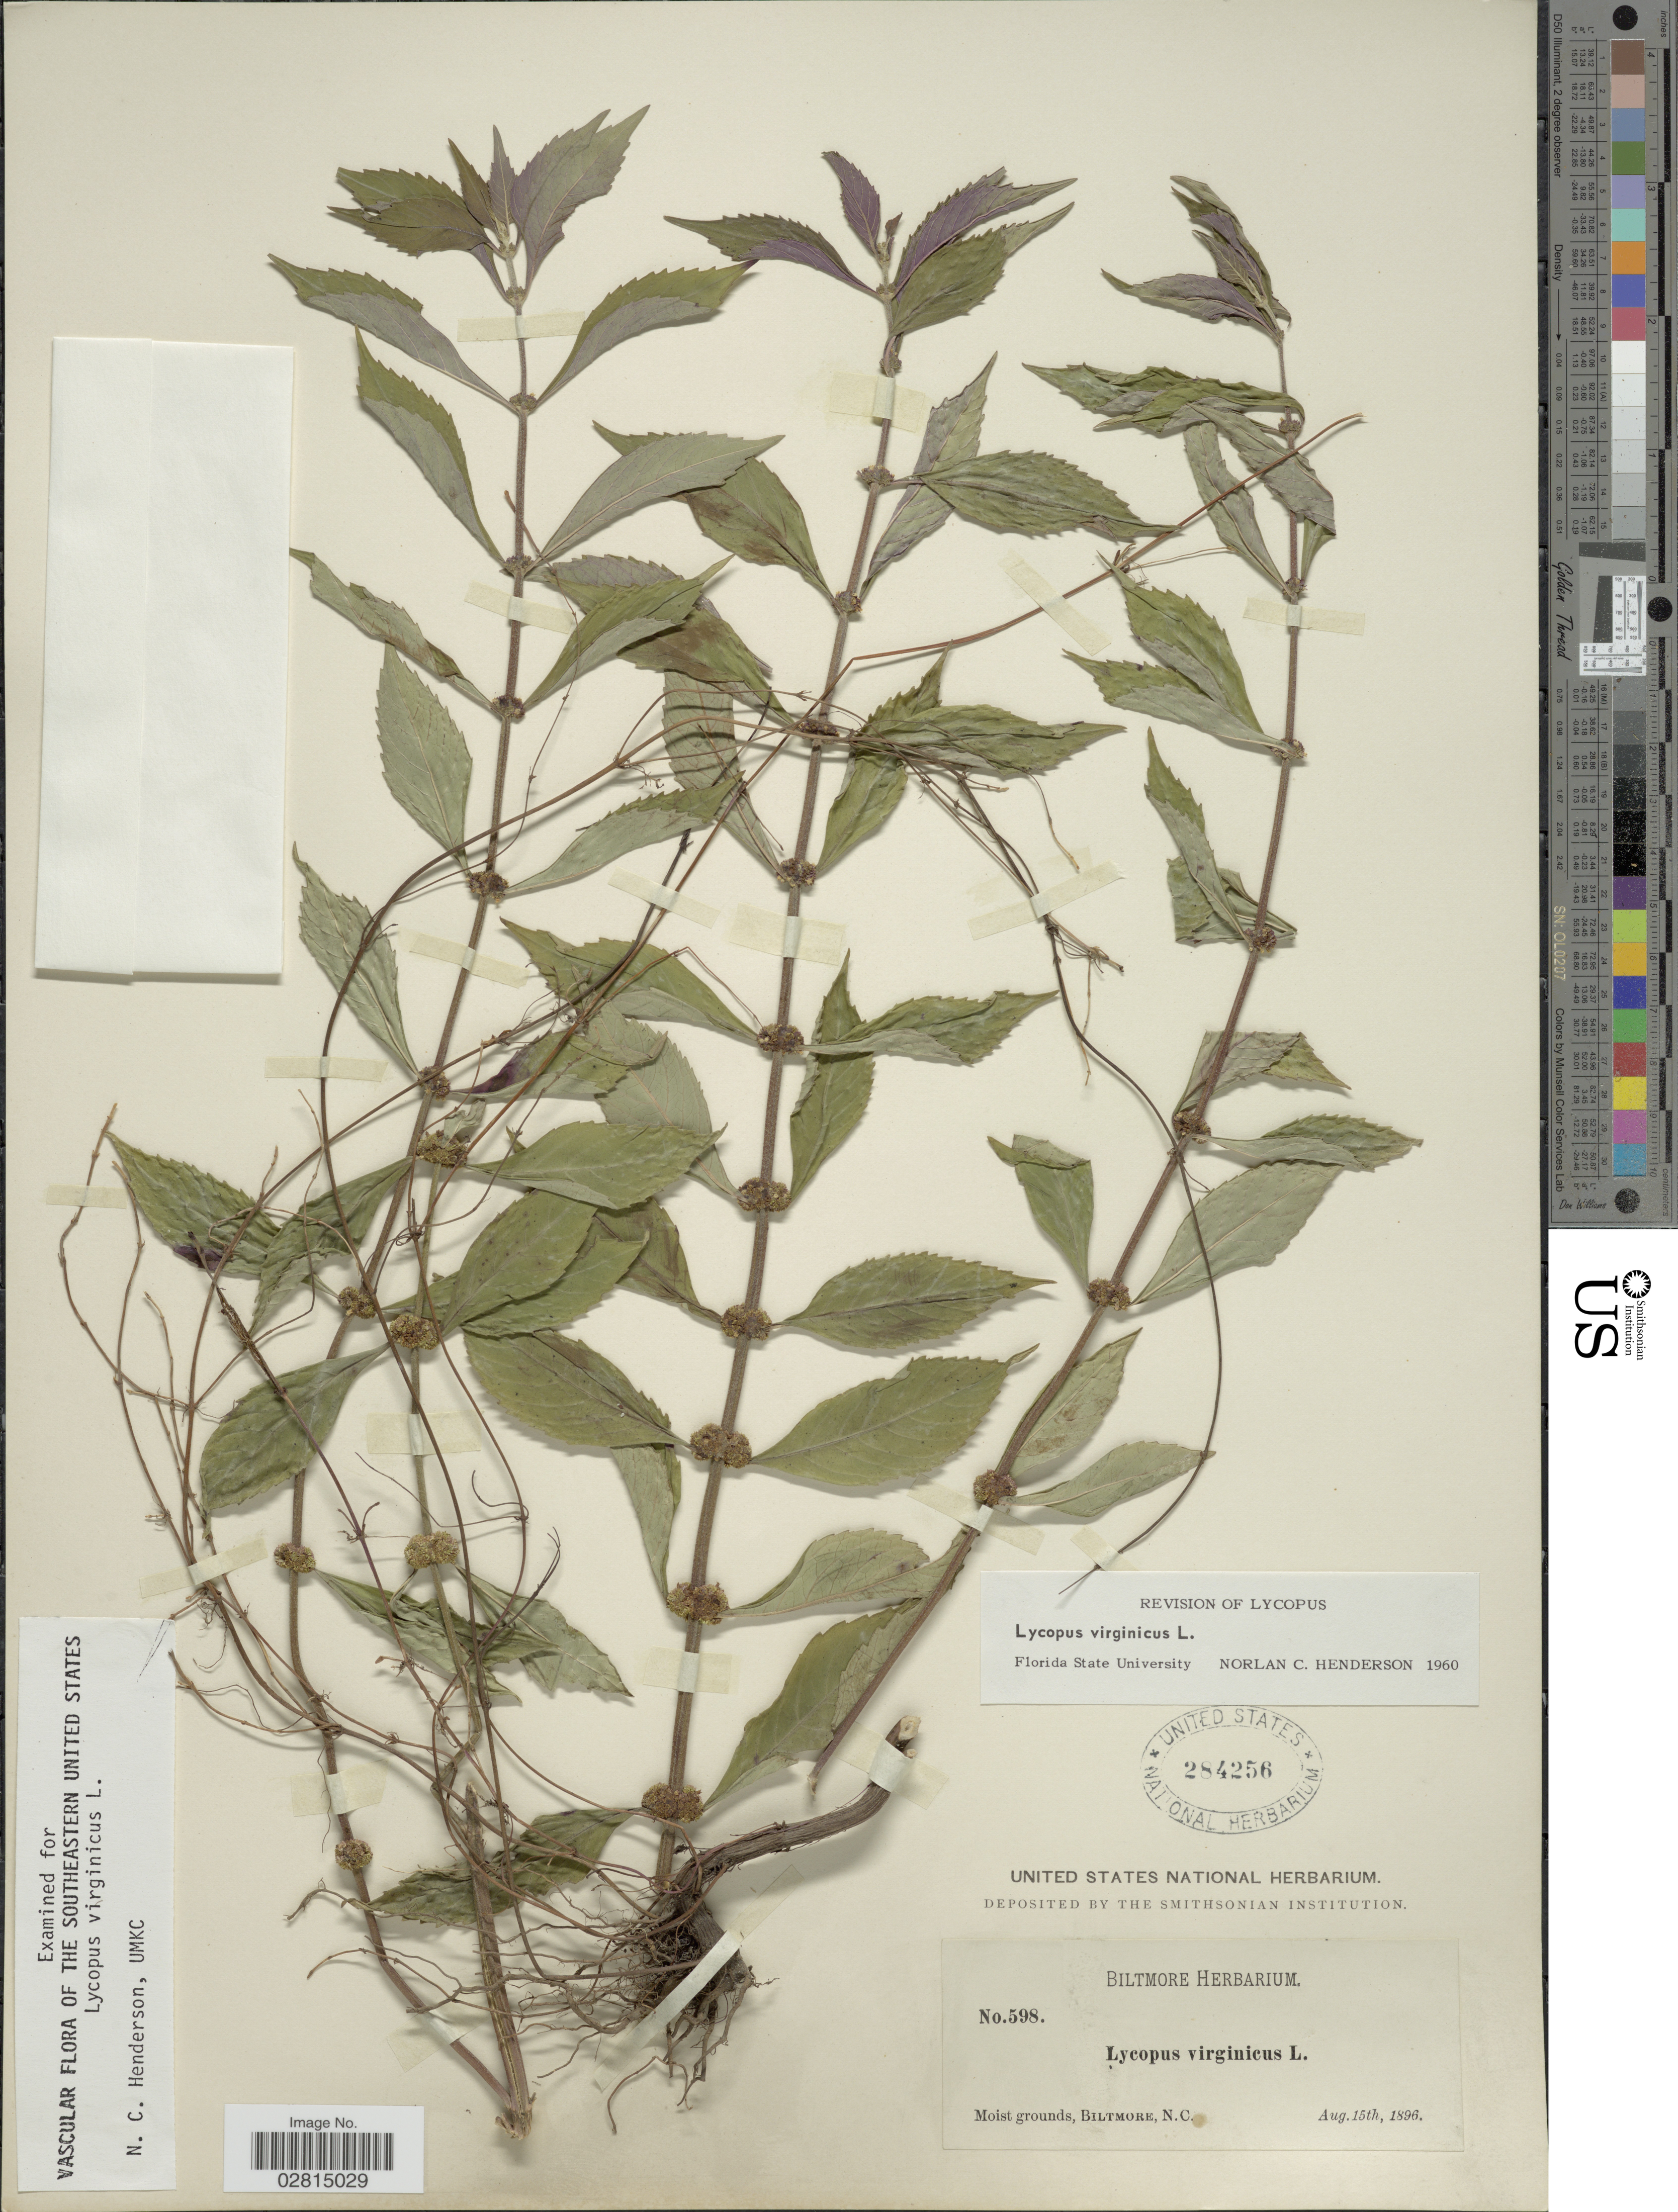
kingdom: Plantae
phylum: Tracheophyta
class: Magnoliopsida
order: Lamiales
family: Lamiaceae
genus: Lycopus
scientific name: Lycopus virginicus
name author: L.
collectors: ex herb. Biltmore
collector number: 598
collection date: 1896-08-15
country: United States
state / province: North Carolina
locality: Biltmore, N.C.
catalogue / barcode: US 284256